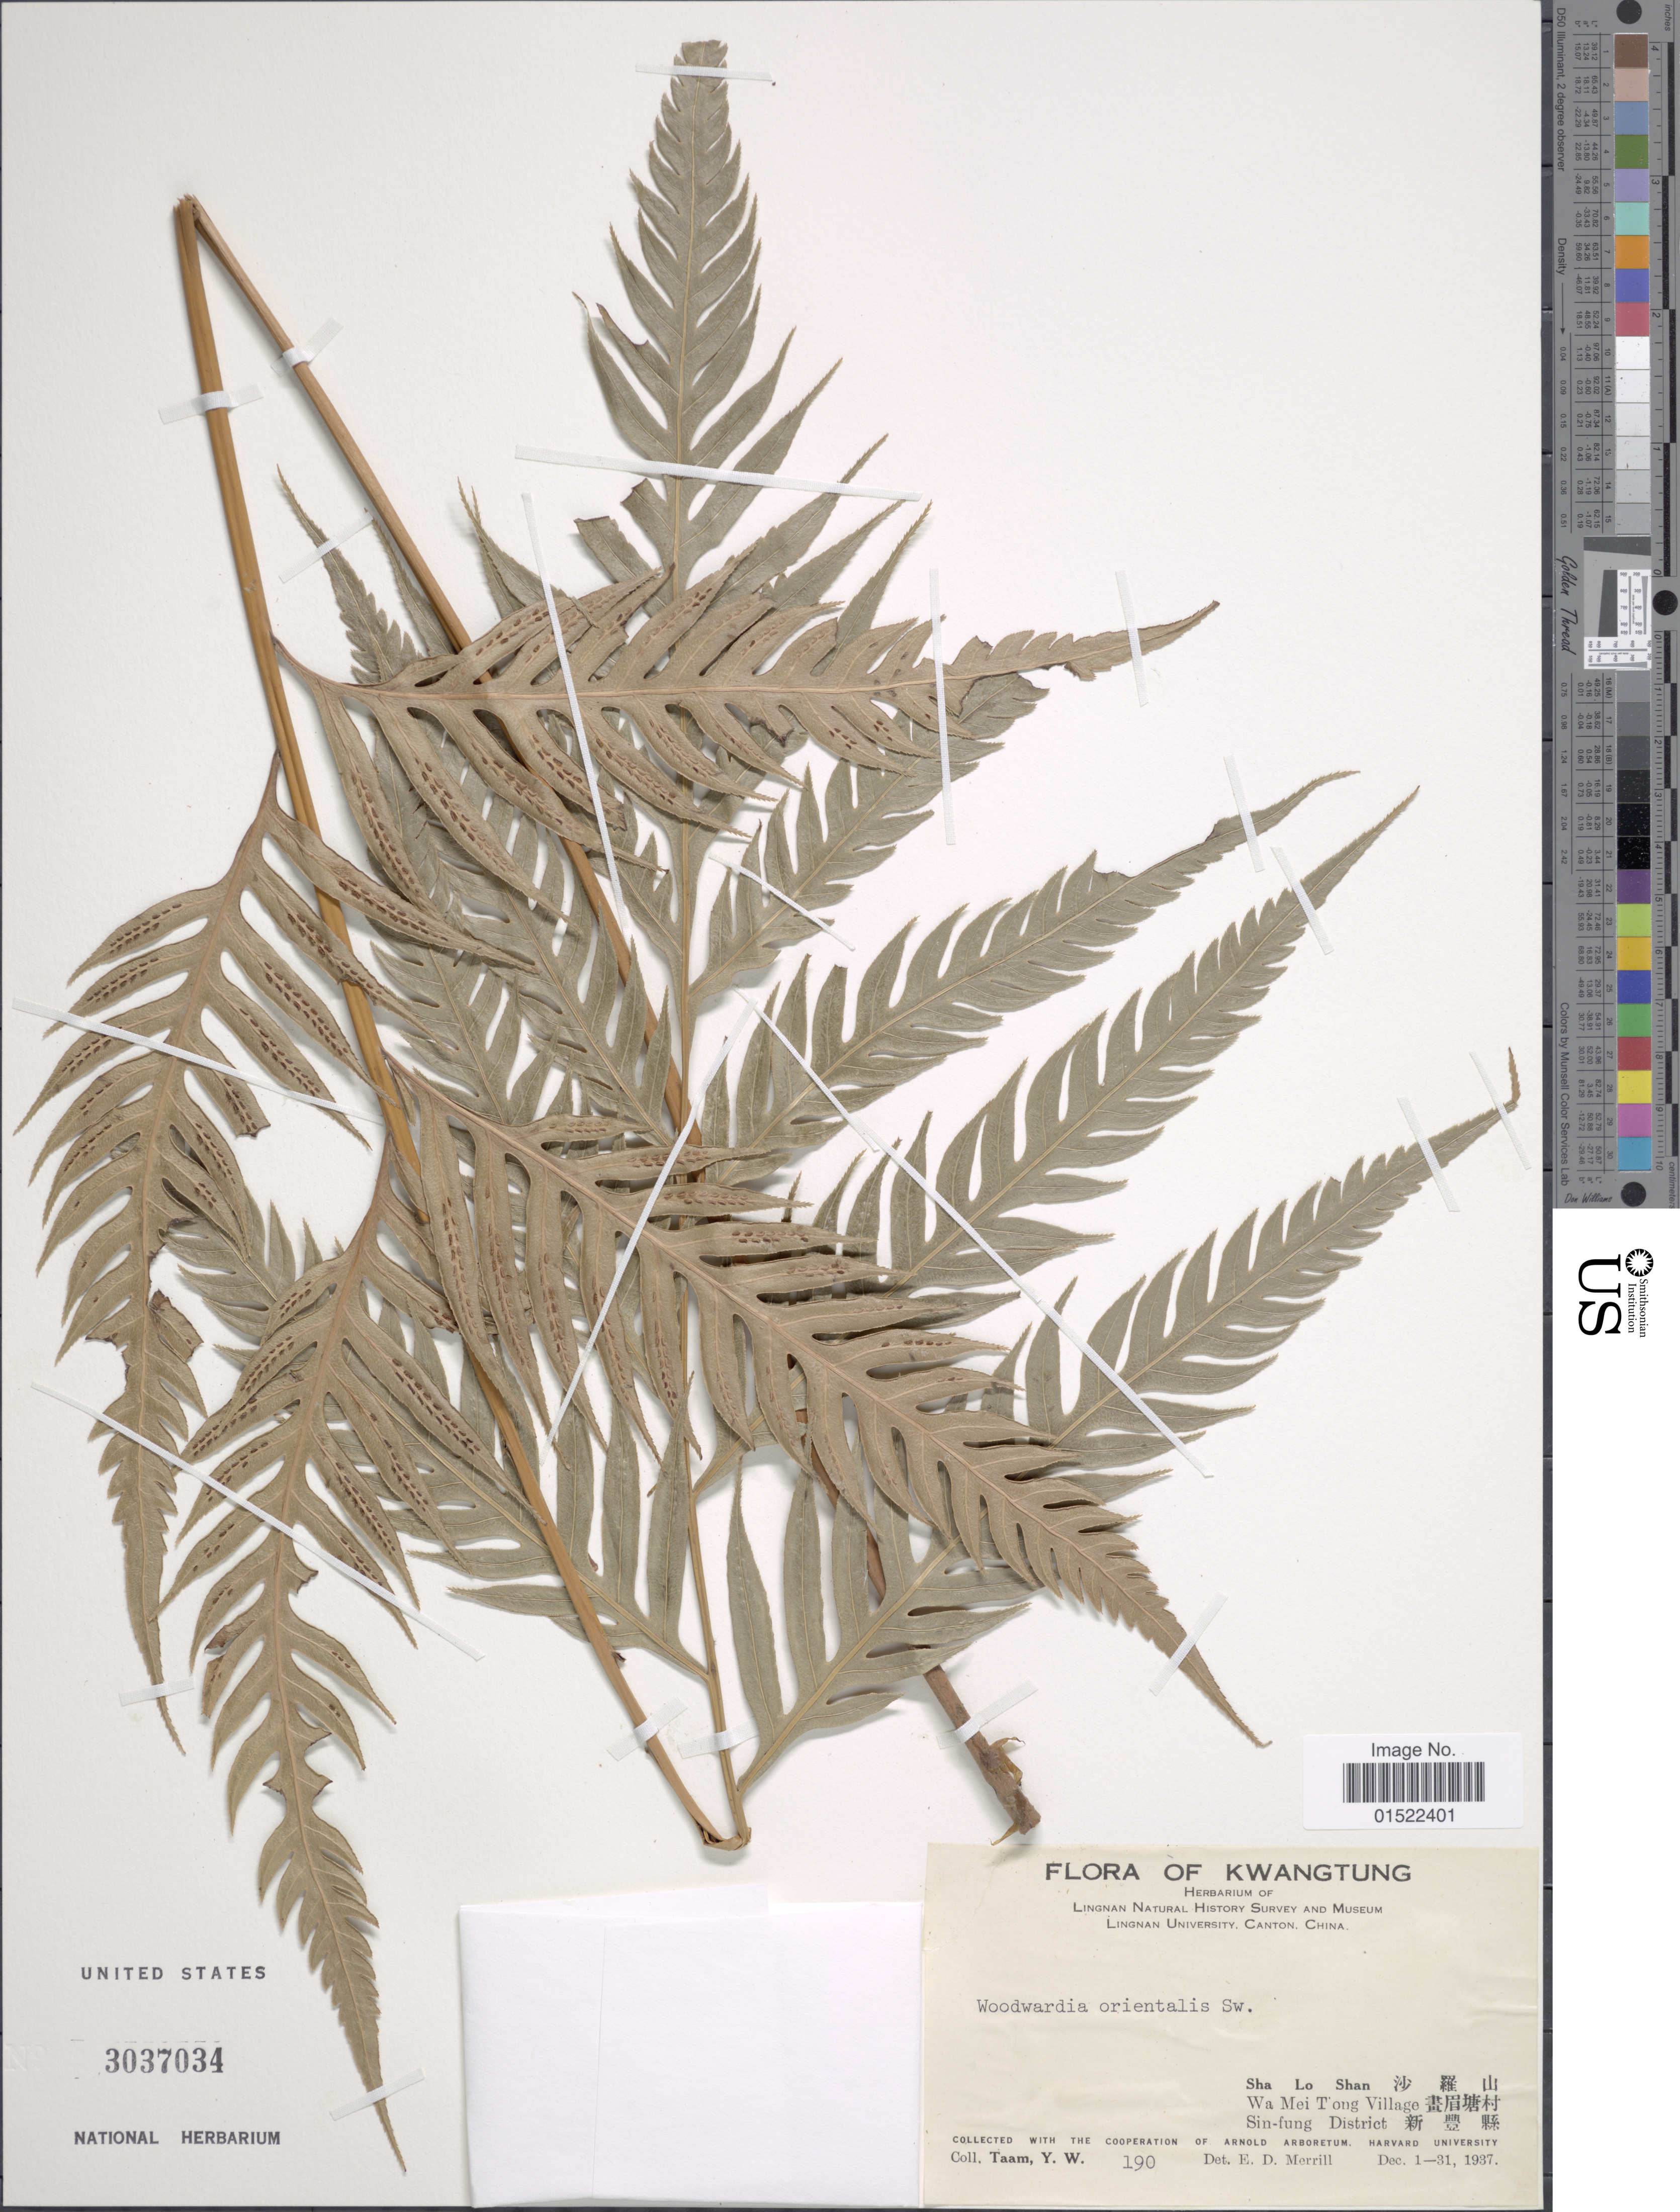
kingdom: Plantae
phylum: Tracheophyta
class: Polypodiopsida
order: Polypodiales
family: Blechnaceae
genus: Woodwardia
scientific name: Woodwardia orientalis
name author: Sw.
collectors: Y. W. Taam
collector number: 190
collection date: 1937-12-01/1937-12-31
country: China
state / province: Guangdong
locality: Kwangtung, Sha Lo Shan, Wa Mei Tong Village, Sin-fung District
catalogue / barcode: US 3037034